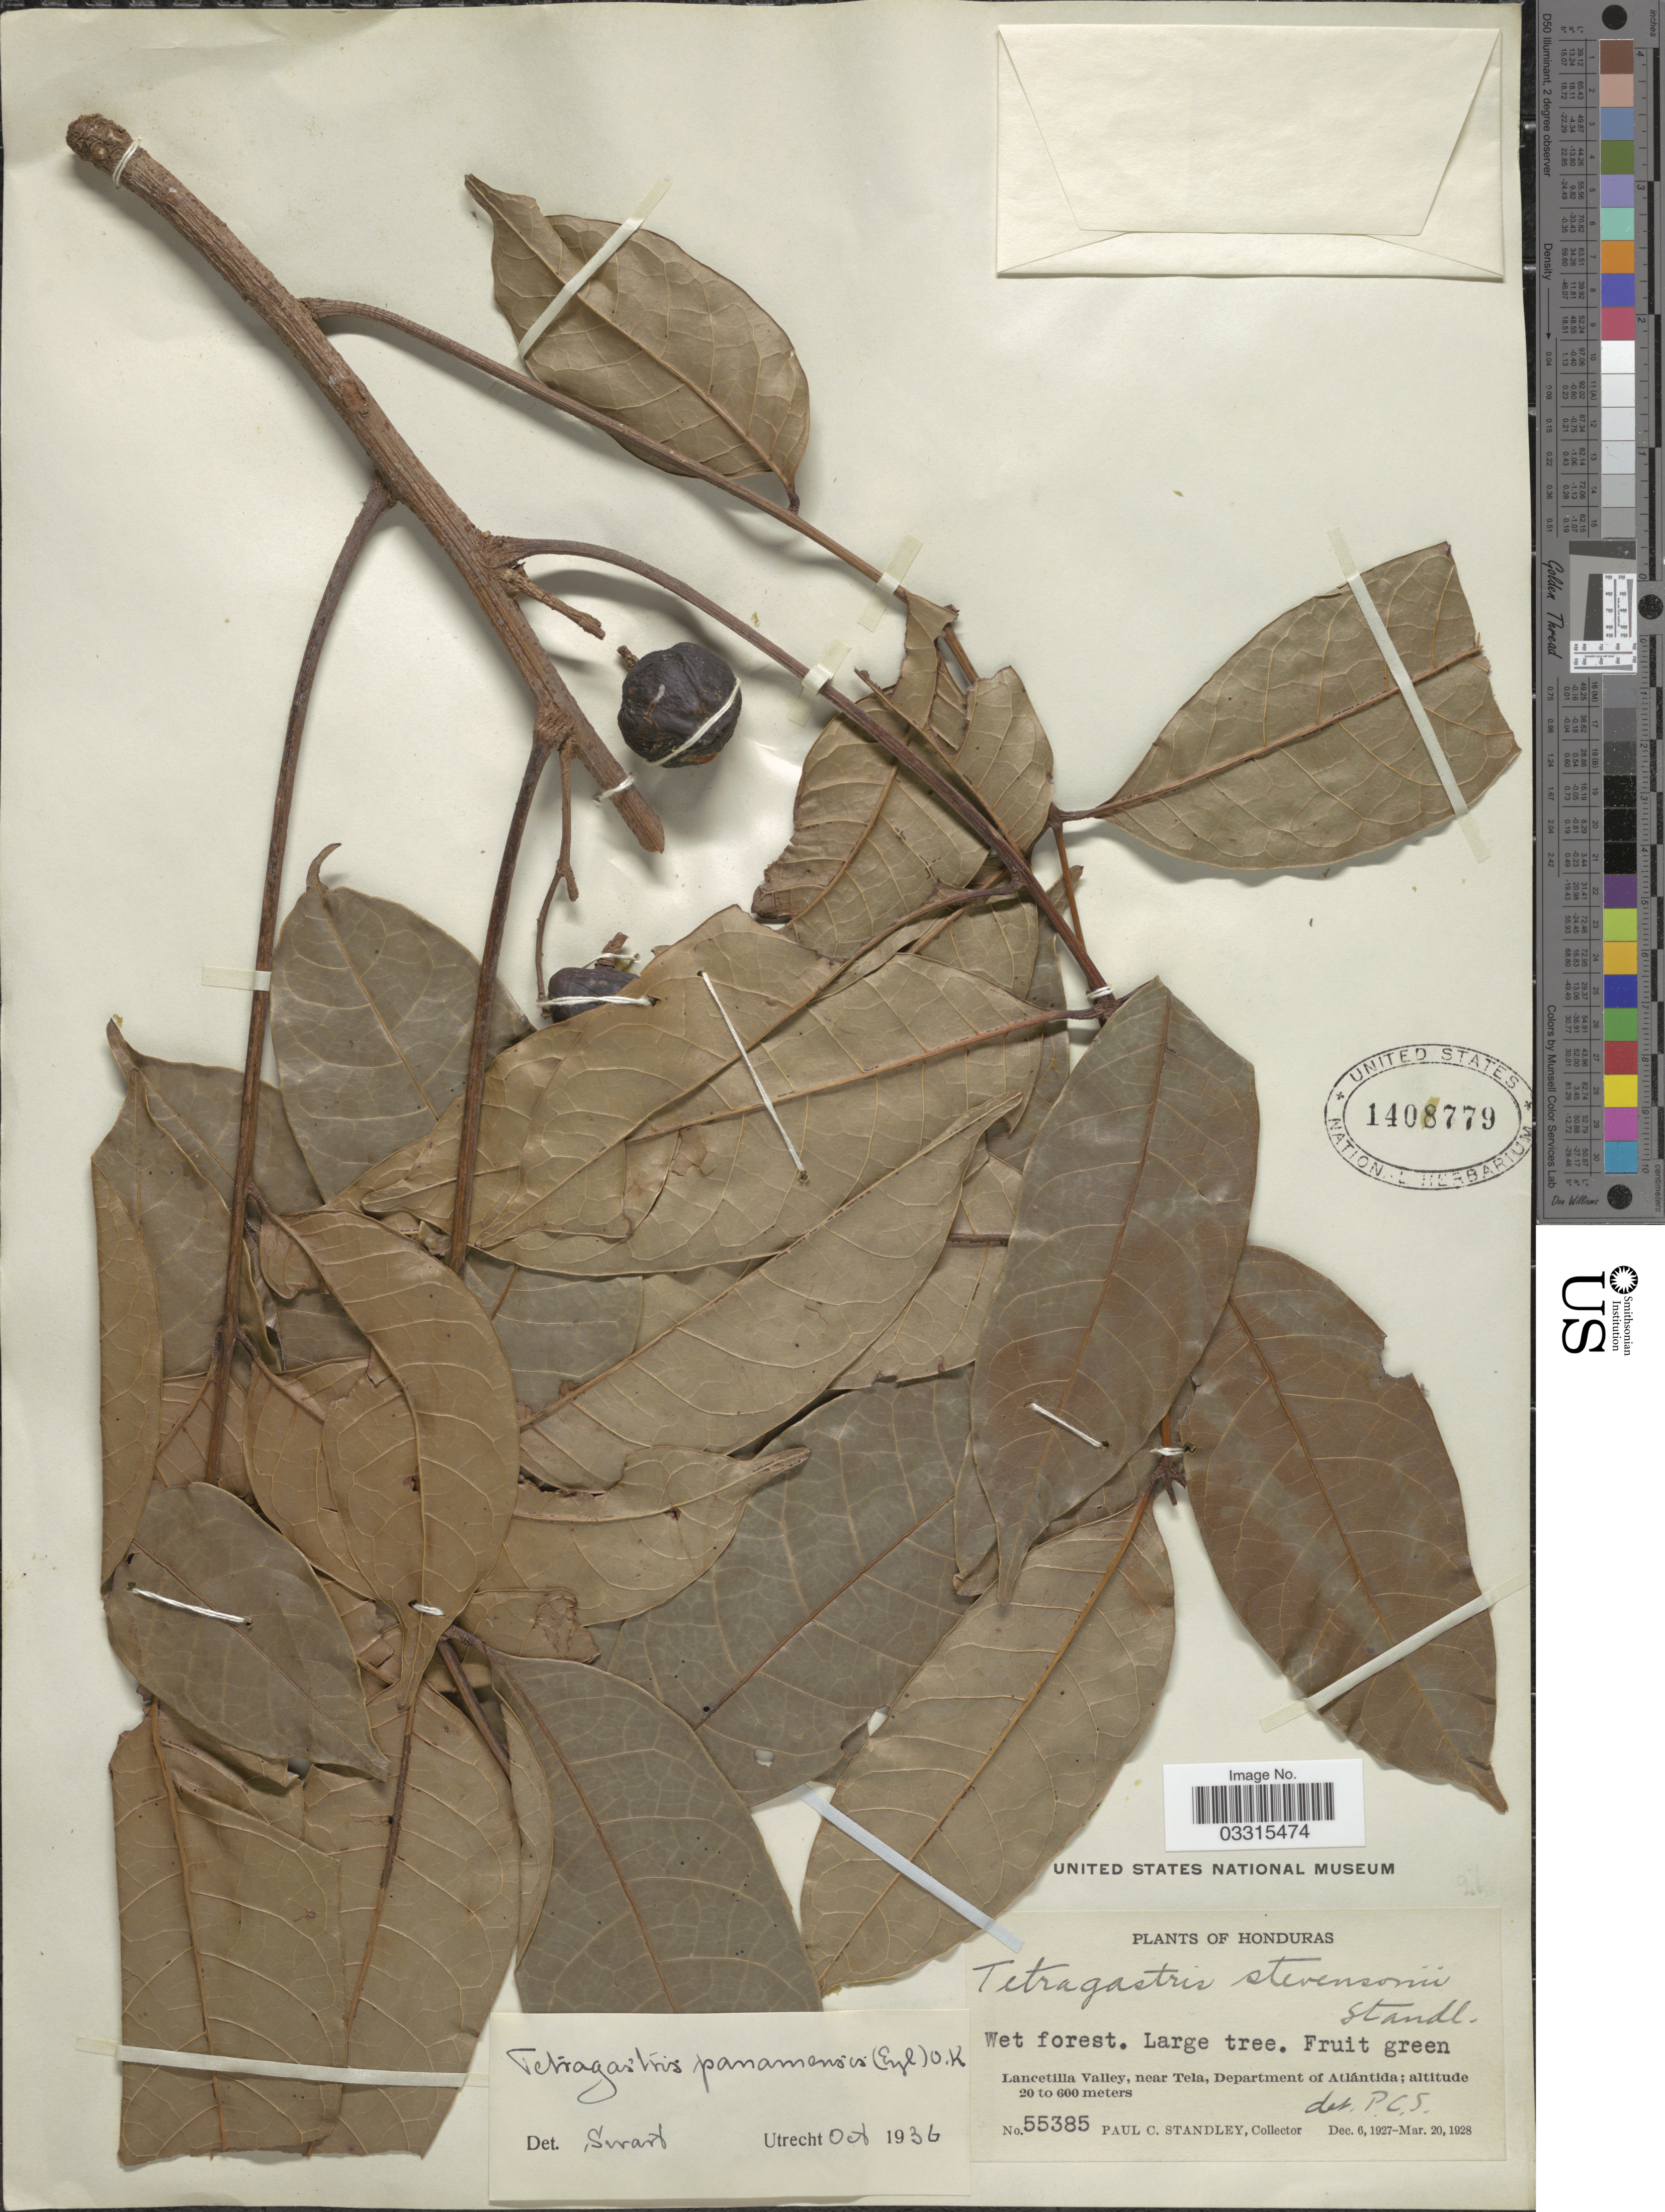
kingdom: Plantae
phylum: Tracheophyta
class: Magnoliopsida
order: Sapindales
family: Burseraceae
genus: Protium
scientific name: Protium stevensonii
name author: (Standl.) Daly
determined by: Daly, Douglas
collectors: P. C. Standley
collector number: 55385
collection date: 1927-12-06/1928-03-20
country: Honduras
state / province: Atlántida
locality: Lancetilla Valley, near Tela, Department of Atlántida.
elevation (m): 20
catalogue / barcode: US 1408779